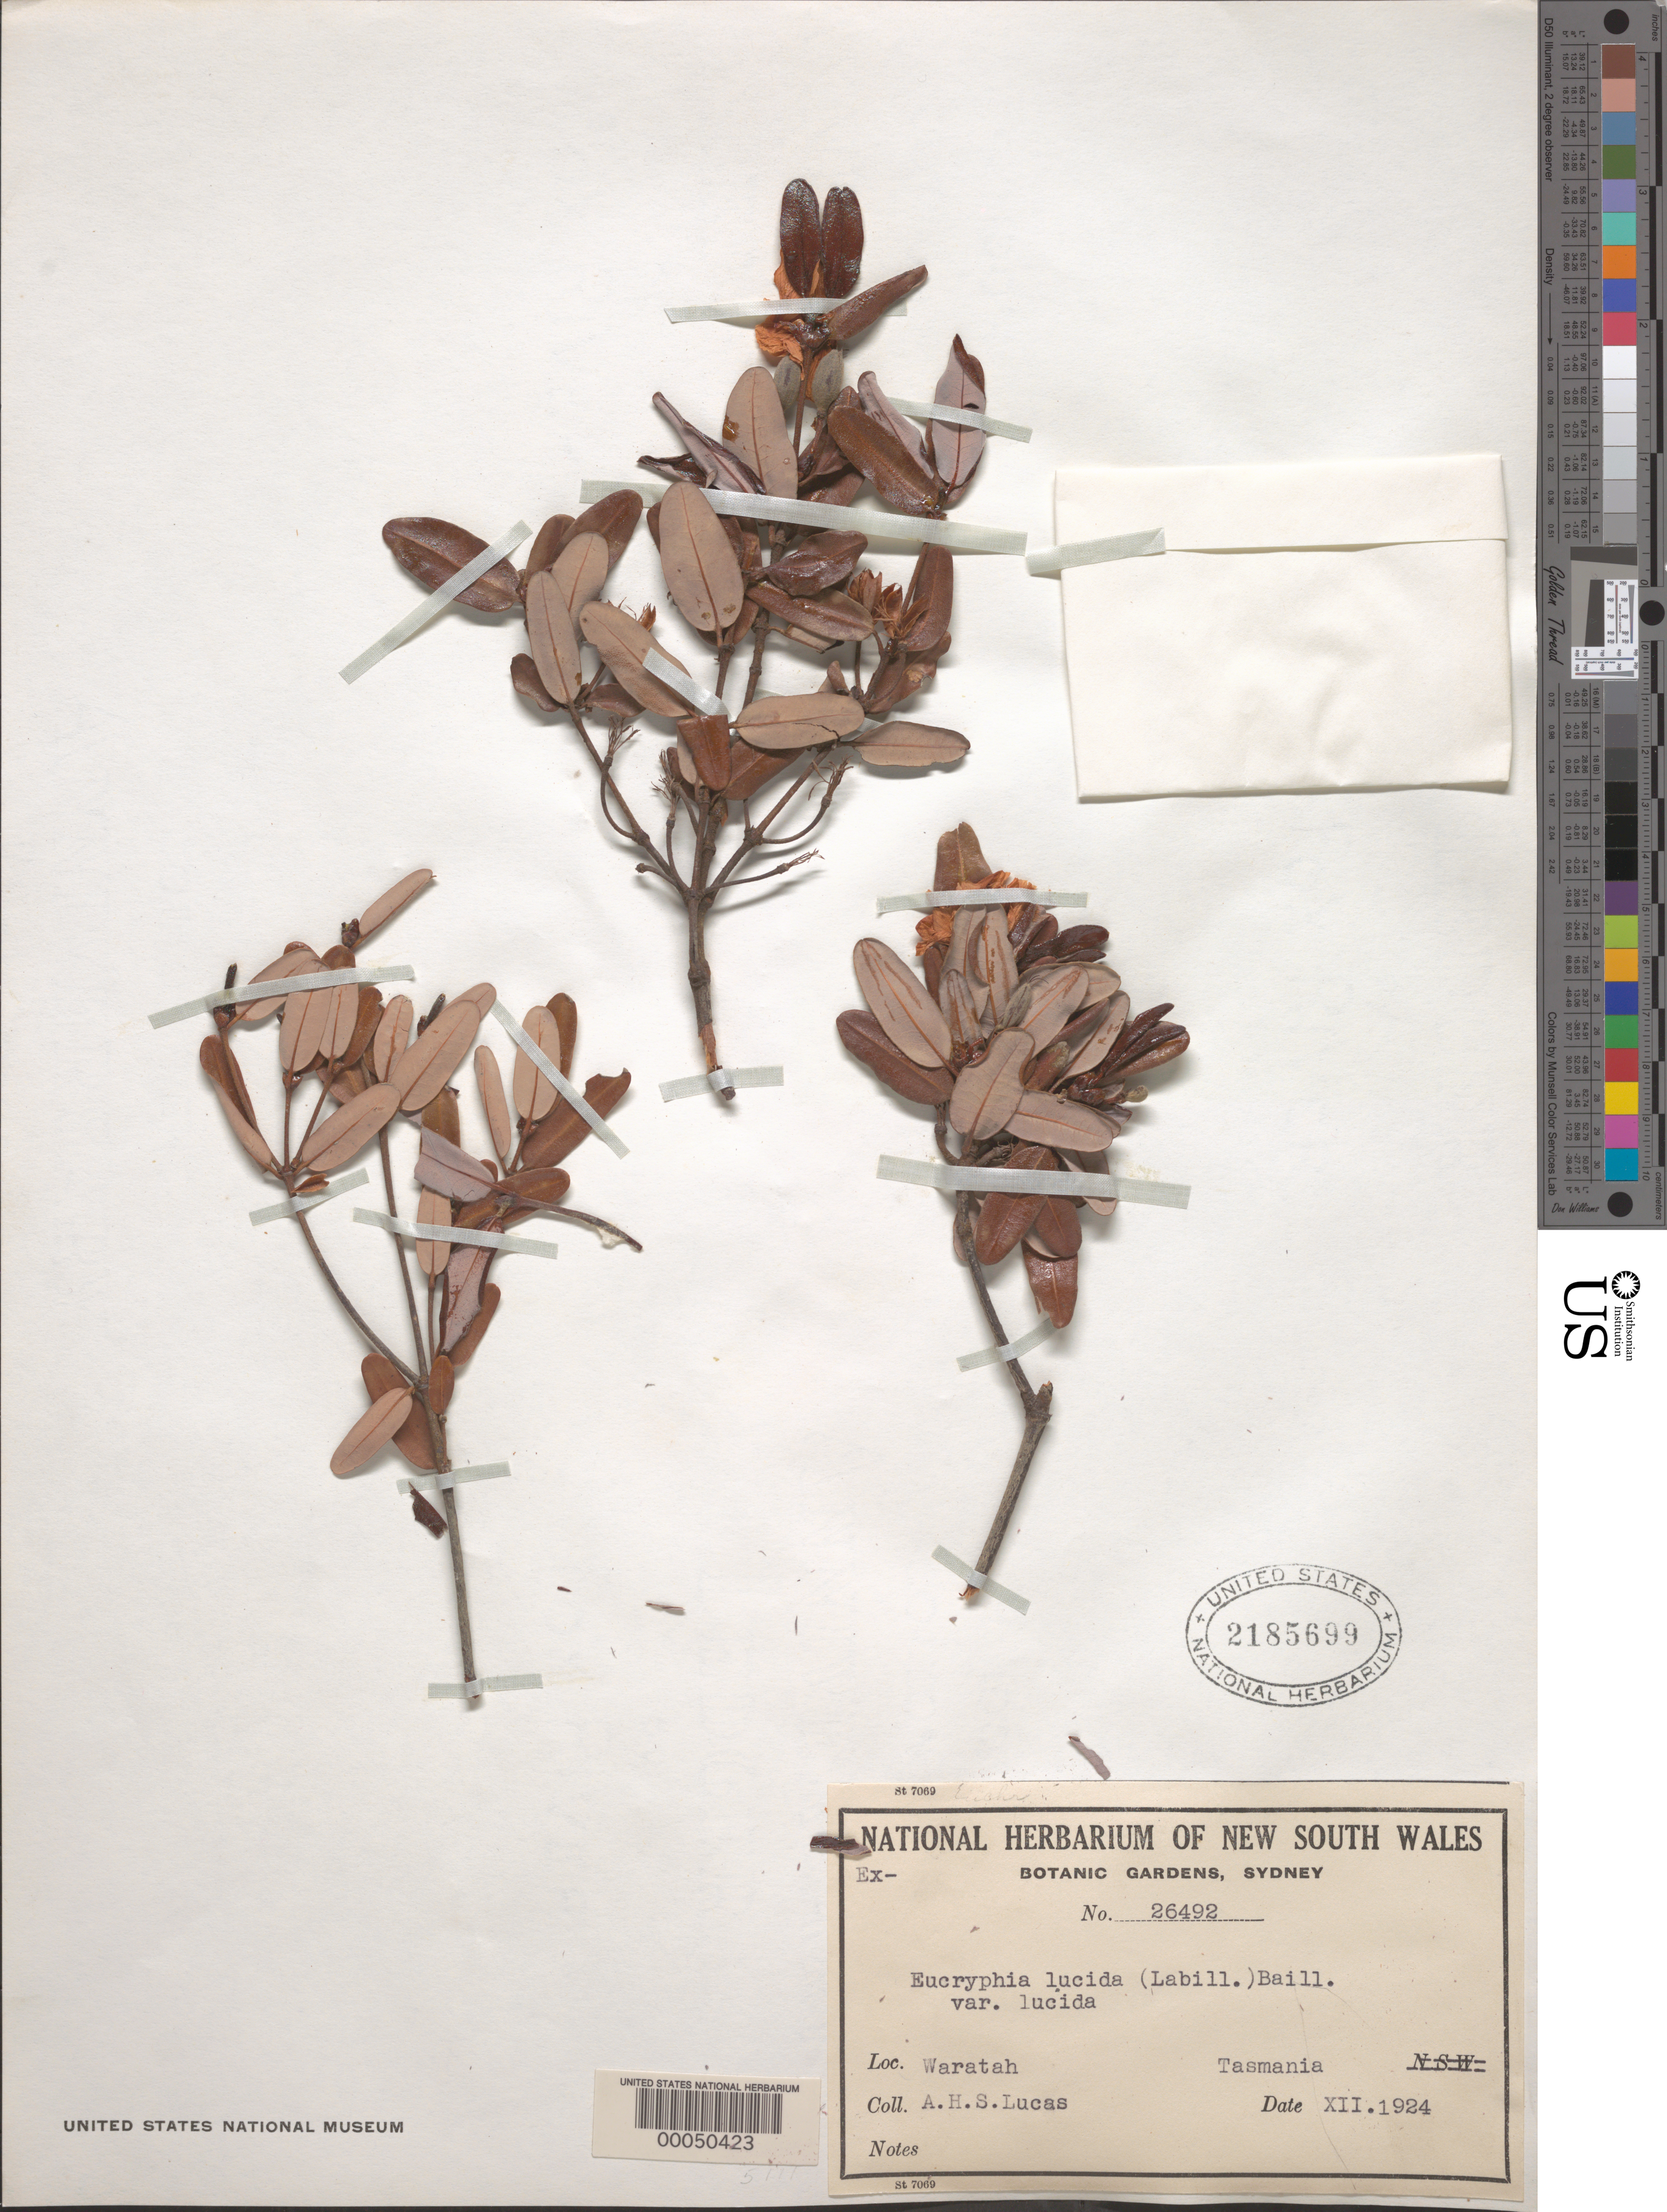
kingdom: Plantae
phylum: Tracheophyta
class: Magnoliopsida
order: Oxalidales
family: Cunoniaceae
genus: Eucryphia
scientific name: Eucryphia lucida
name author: (Labill.) Baill.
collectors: A. H. Lucas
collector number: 26492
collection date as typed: Sep 1924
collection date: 1924-09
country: Australia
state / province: Tasmania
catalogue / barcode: US 2185699